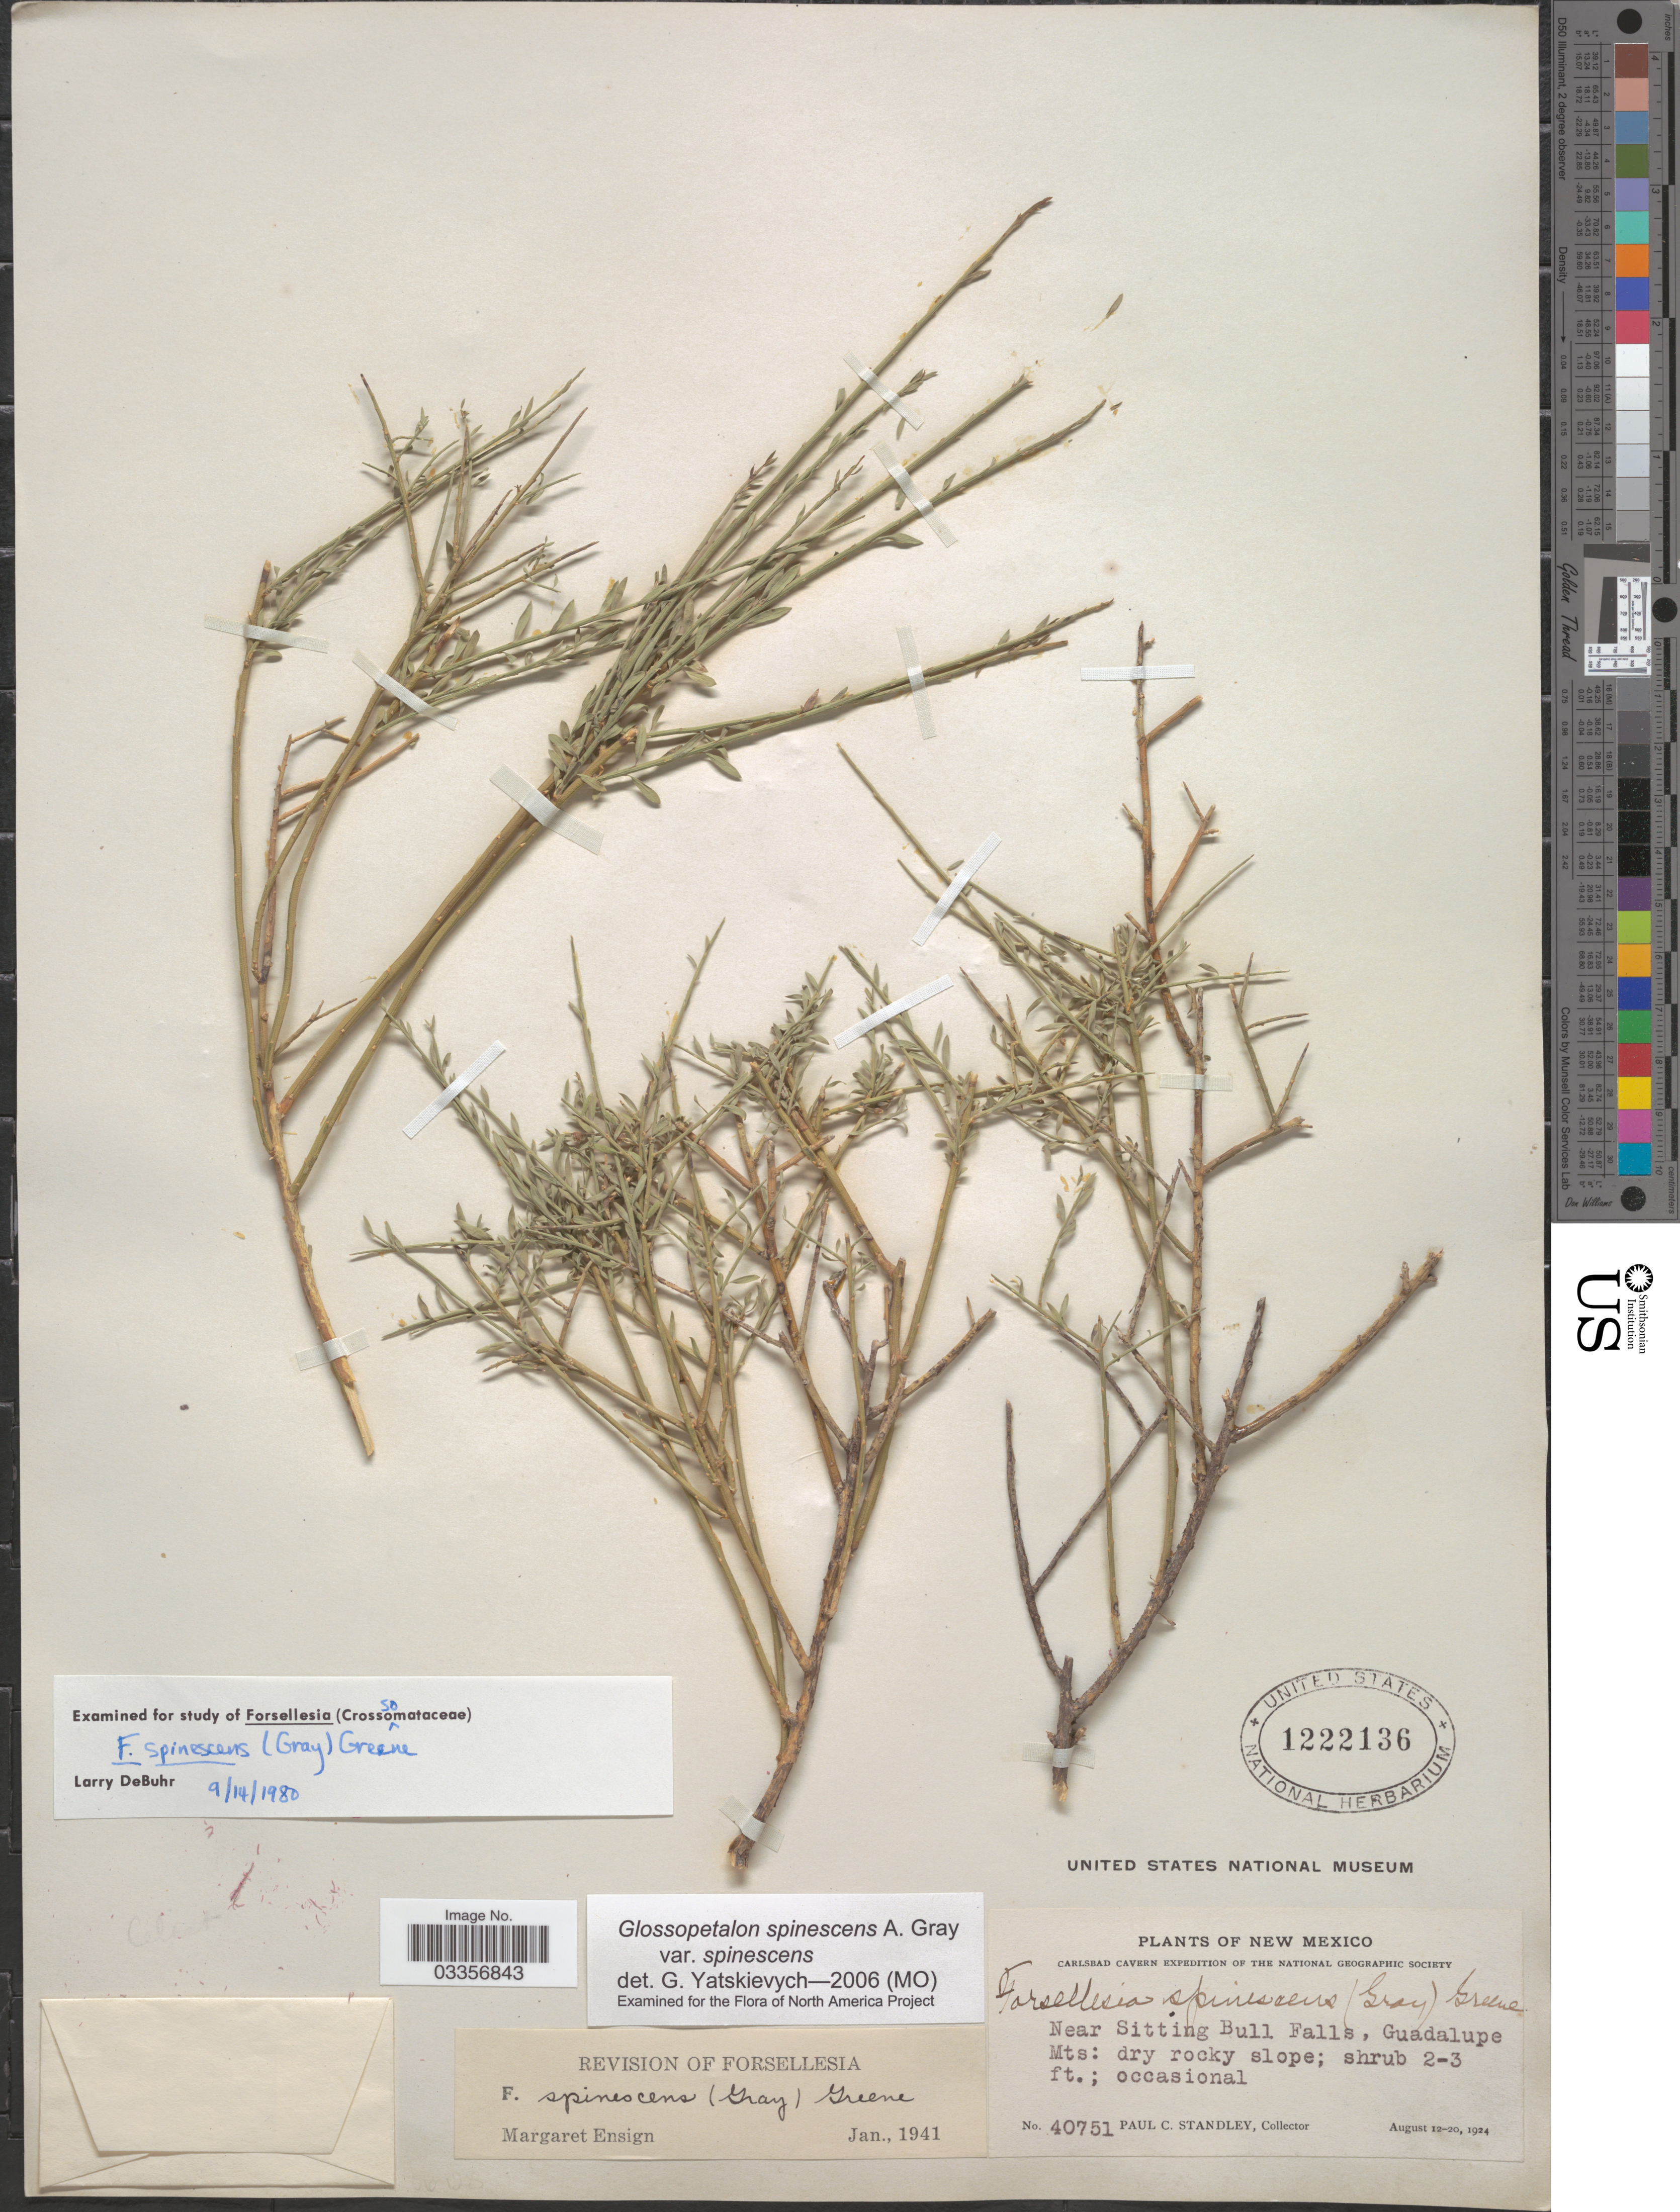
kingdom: Plantae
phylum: Tracheophyta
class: Magnoliopsida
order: Crossosomatales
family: Crossosomataceae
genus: Glossopetalon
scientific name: Glossopetalon spinescens var. spinescens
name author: A. Gray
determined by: Yatskievych, G.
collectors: P. C. Standley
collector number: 40751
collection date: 1924-08-12/1924-08-20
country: United States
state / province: New Mexico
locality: Near Sitting Bull Falls, Guadalupe Mts.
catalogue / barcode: US 1222136